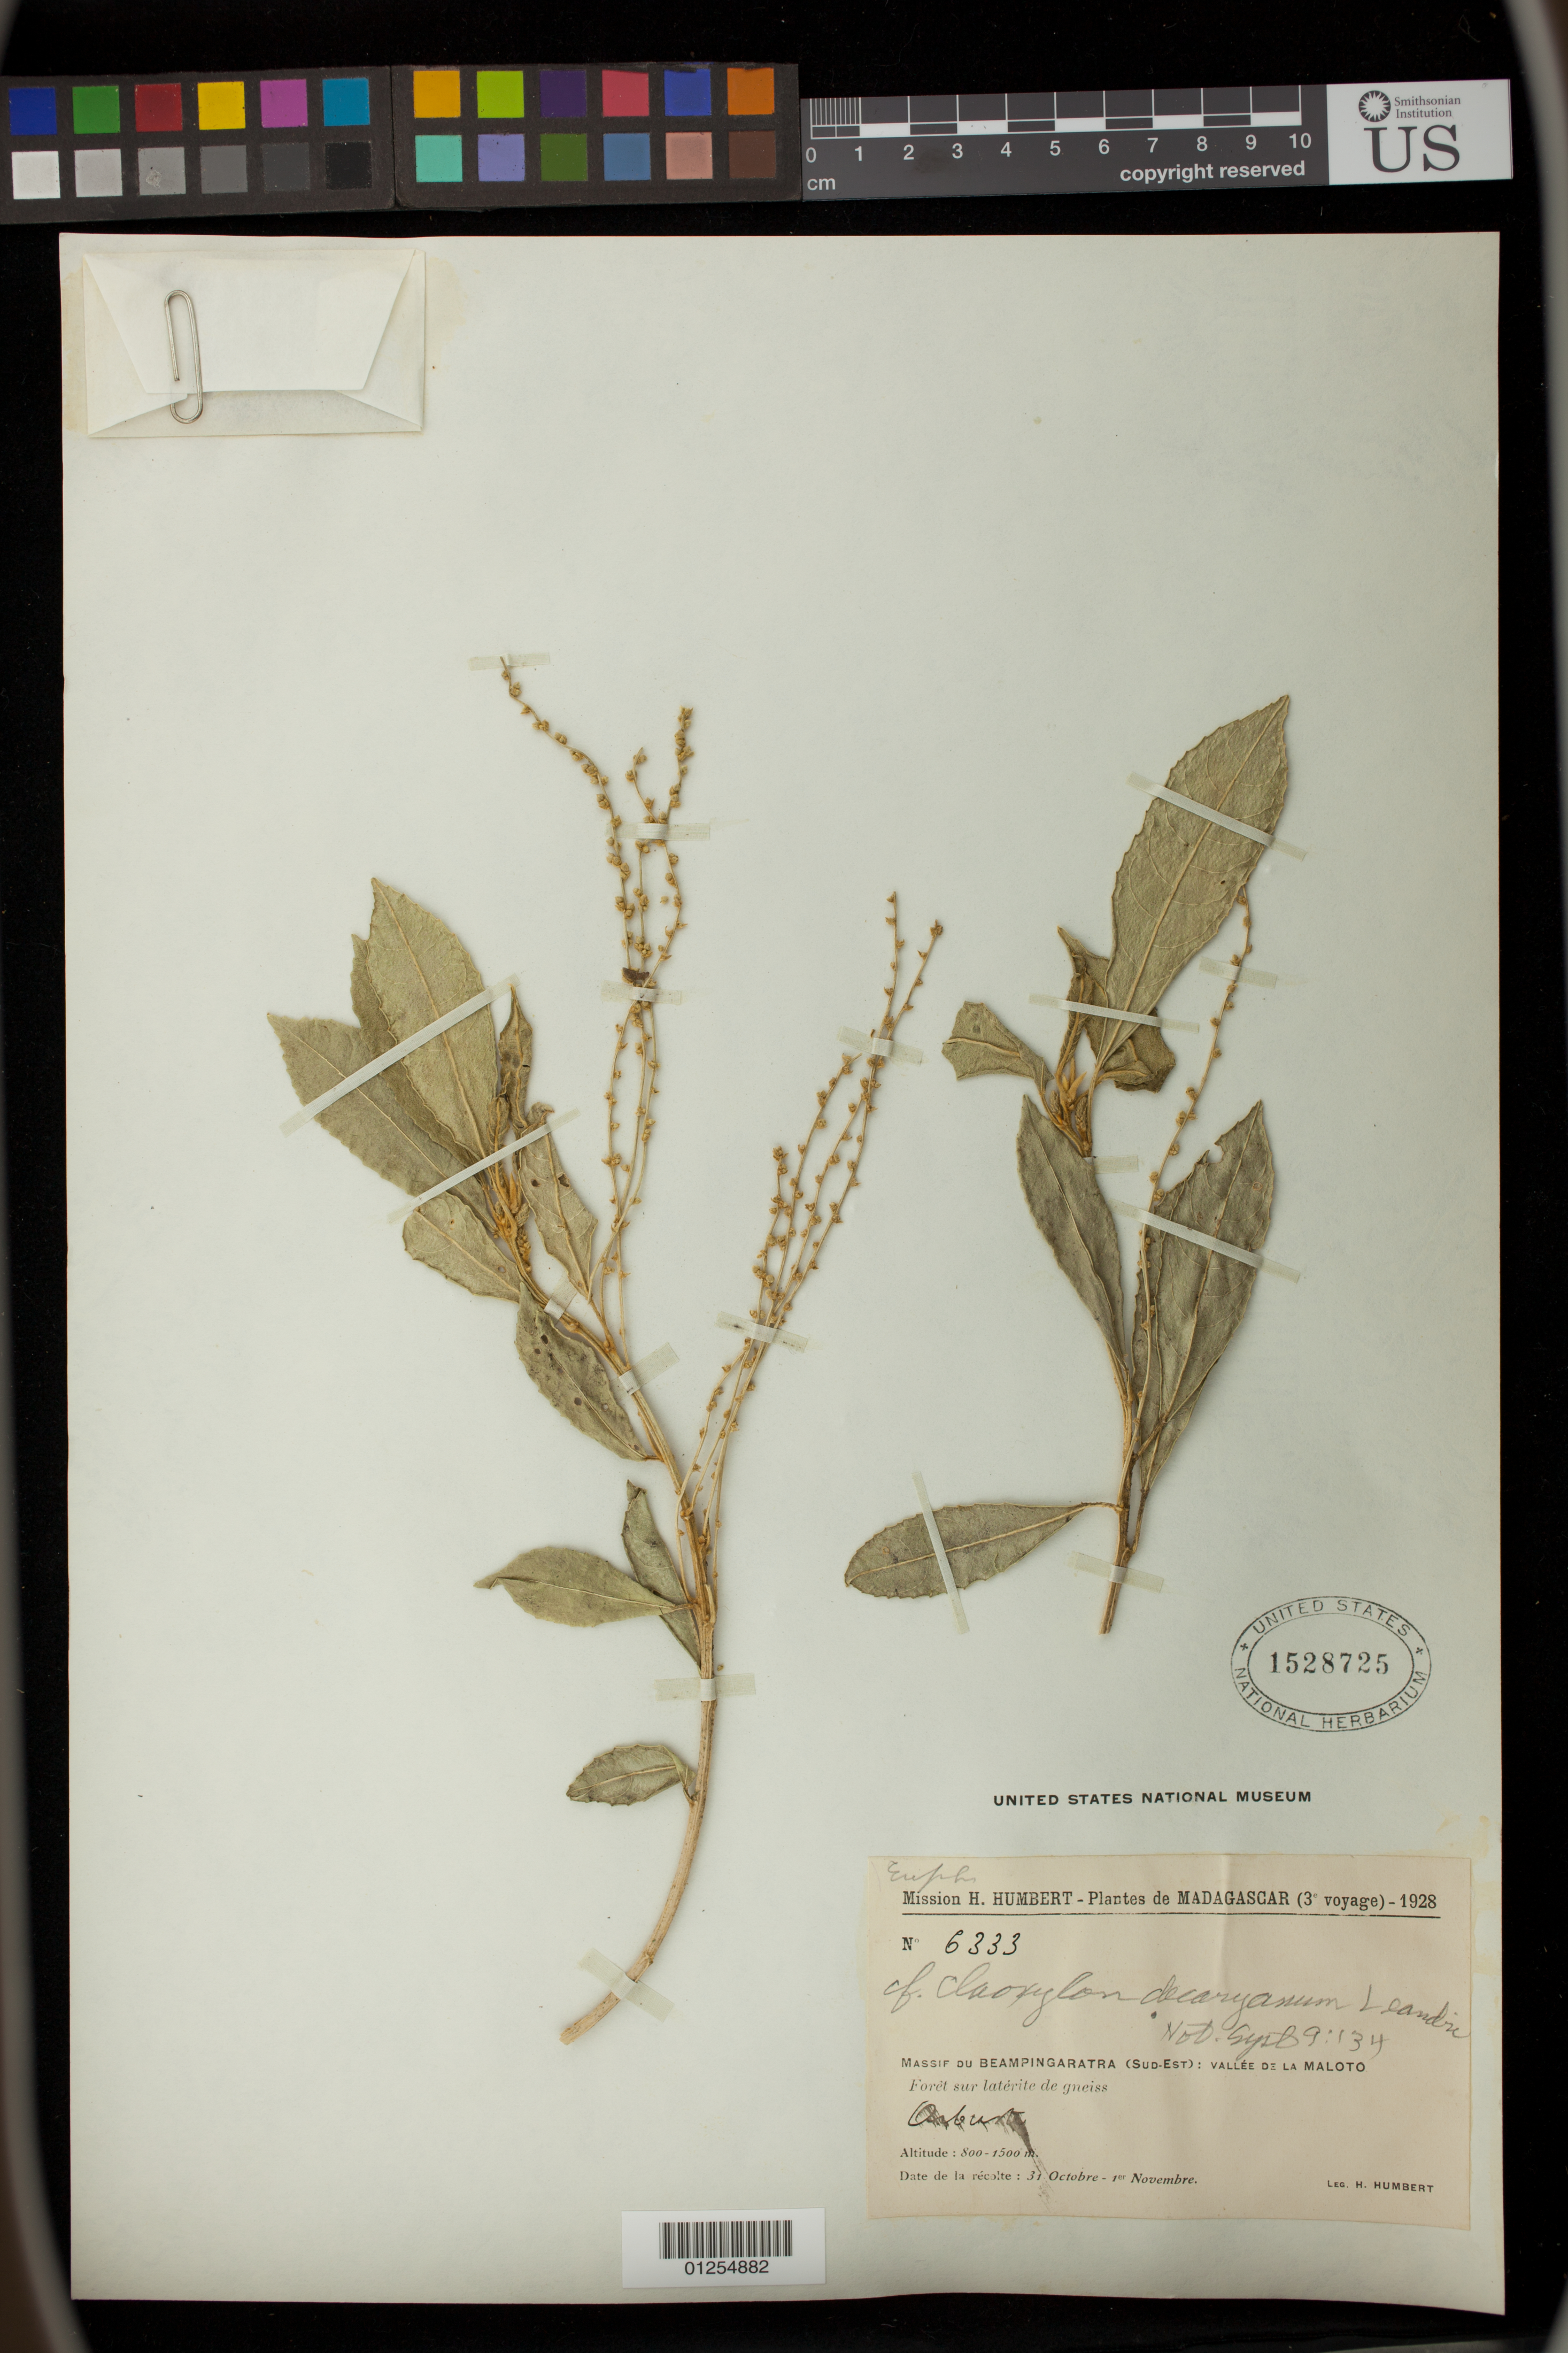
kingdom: Plantae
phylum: Tracheophyta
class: Magnoliopsida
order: Malpighiales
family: Euphorbiaceae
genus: Claoxylon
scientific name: Claoxylon decaryanum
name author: Leandri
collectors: H. Humbert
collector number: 6333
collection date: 1928-10-31/1928-11-01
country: Madagascar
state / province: Atsimo-Atsinanana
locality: Massif du Beampingaratra (sud-est): Vallee de la Maloto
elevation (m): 800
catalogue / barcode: US 1528725